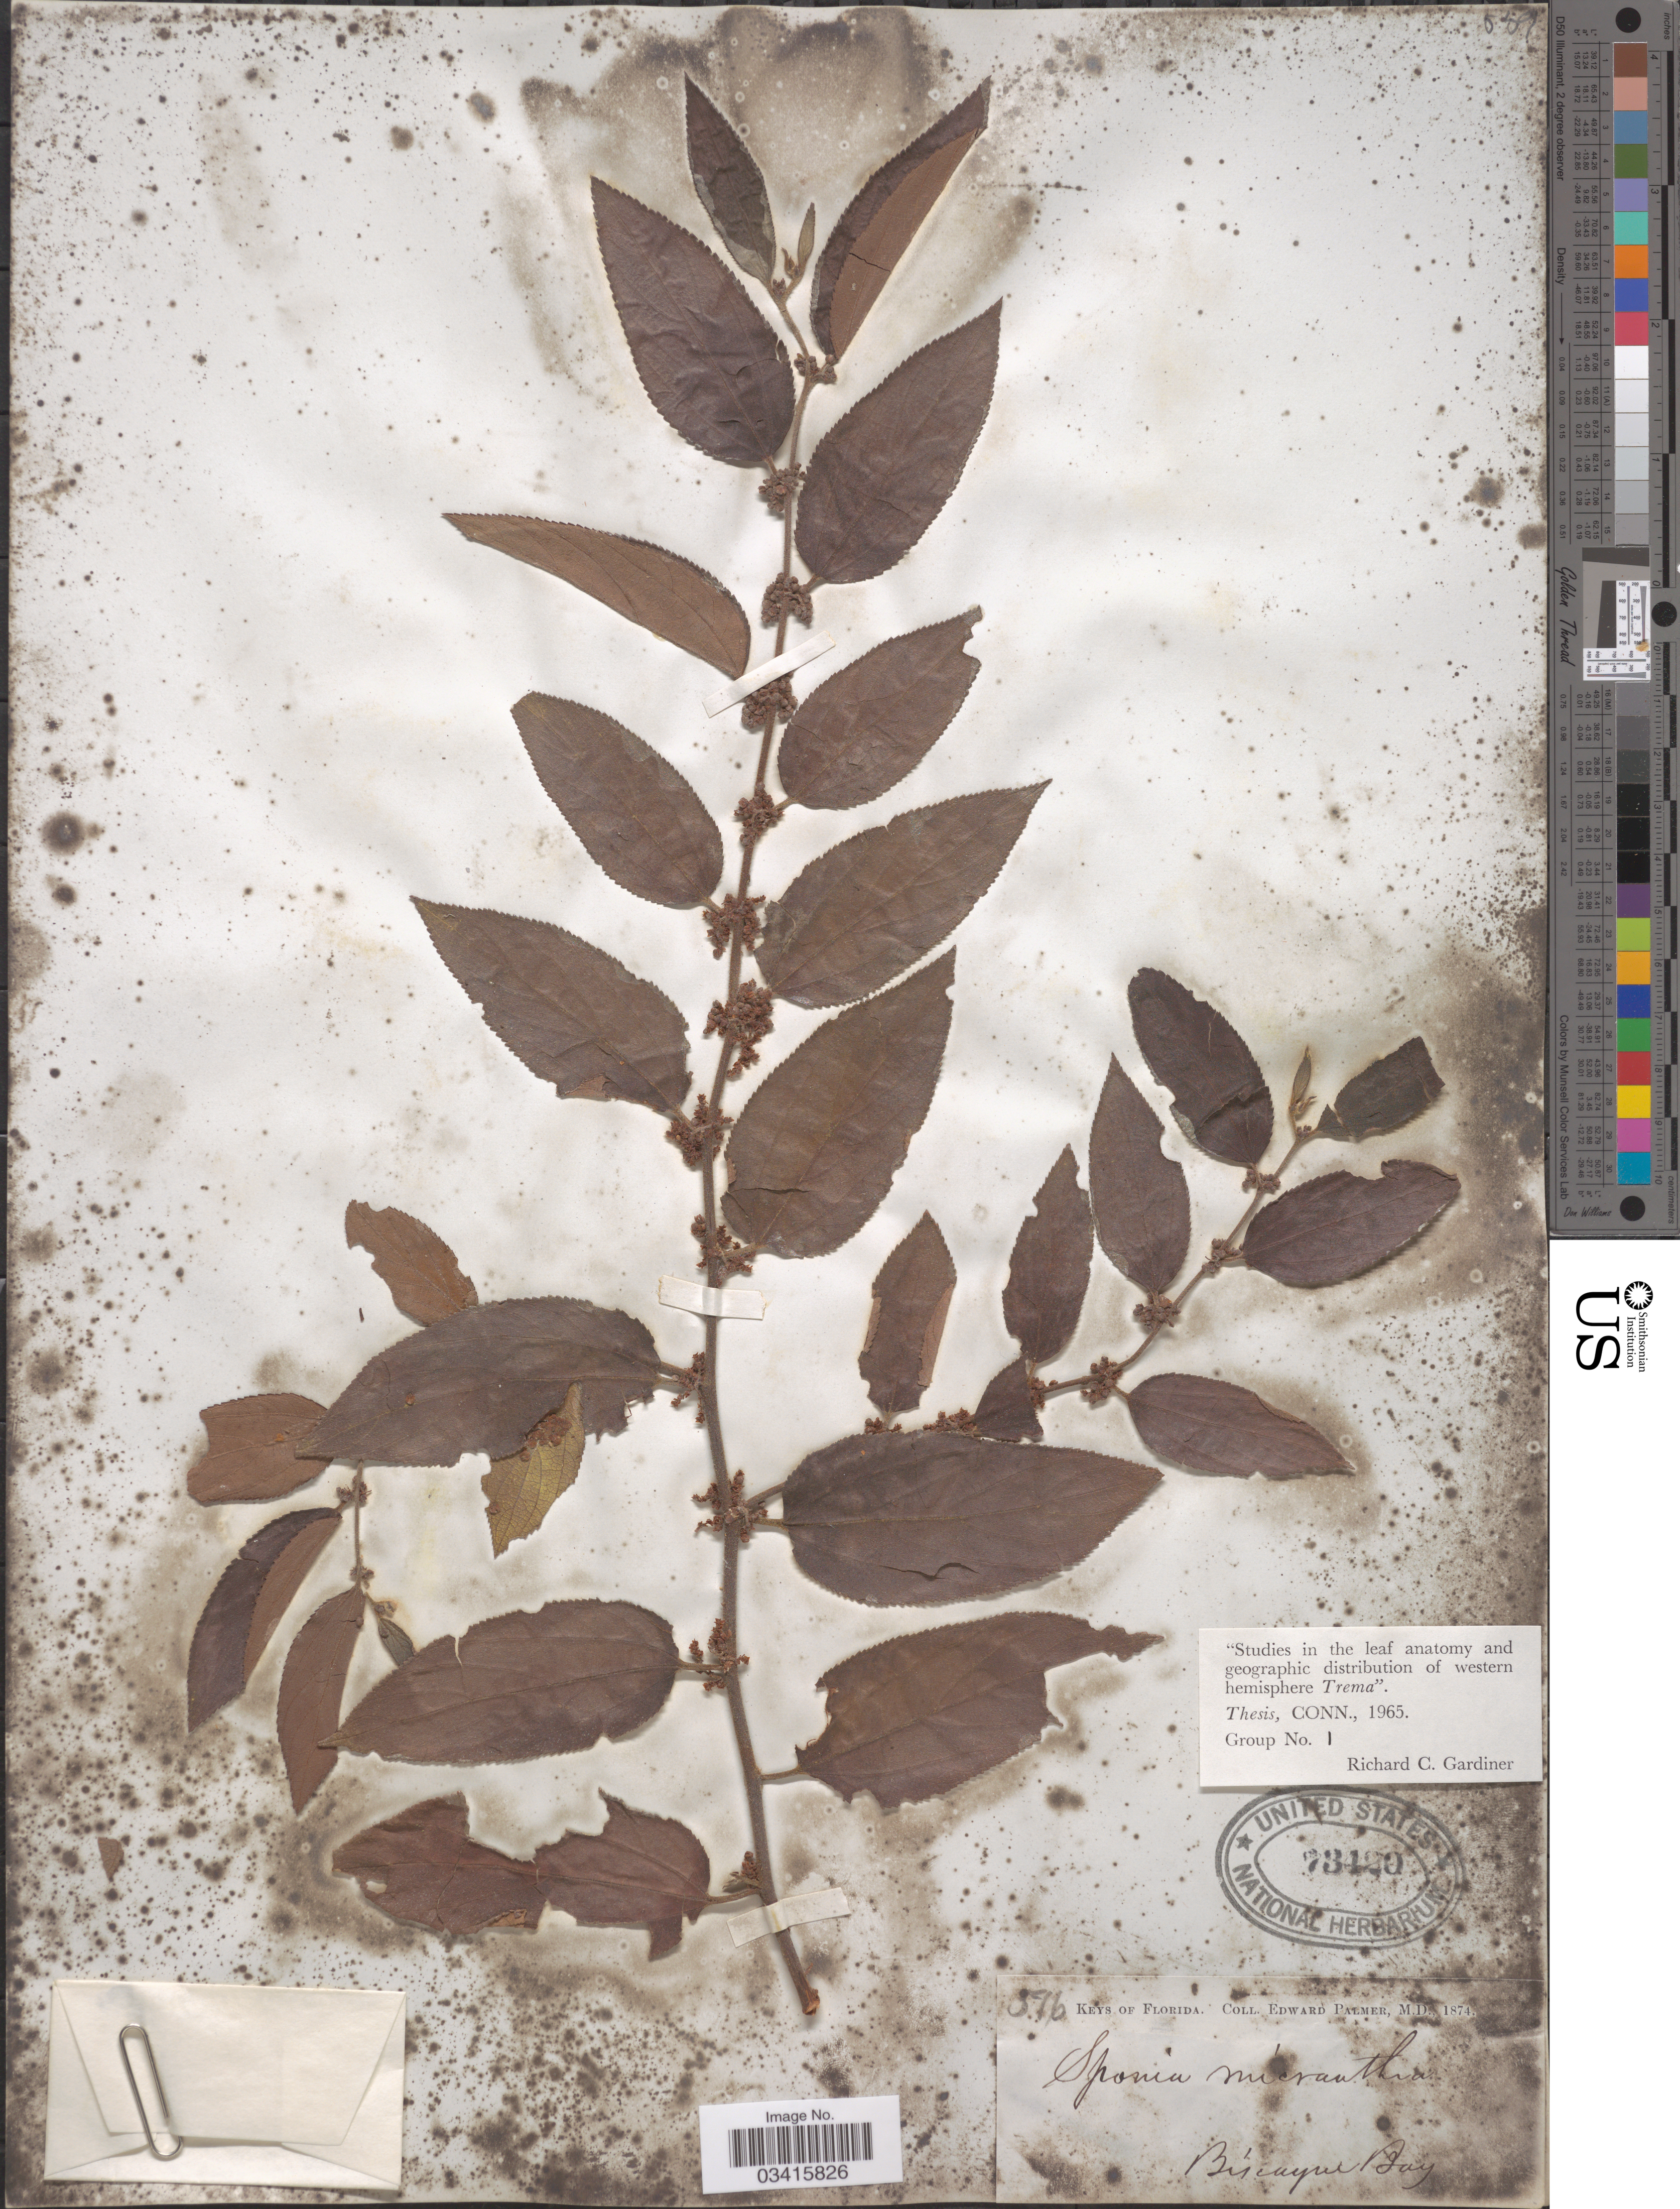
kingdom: Plantae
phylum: Tracheophyta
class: Magnoliopsida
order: Rosales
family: Cannabaceae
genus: Trema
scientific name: Trema floridanum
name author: Britton ex Small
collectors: E. Palmer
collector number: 376*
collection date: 1874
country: United States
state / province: Florida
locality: Keys of Florida. Biscuque Bay.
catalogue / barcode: US 73420